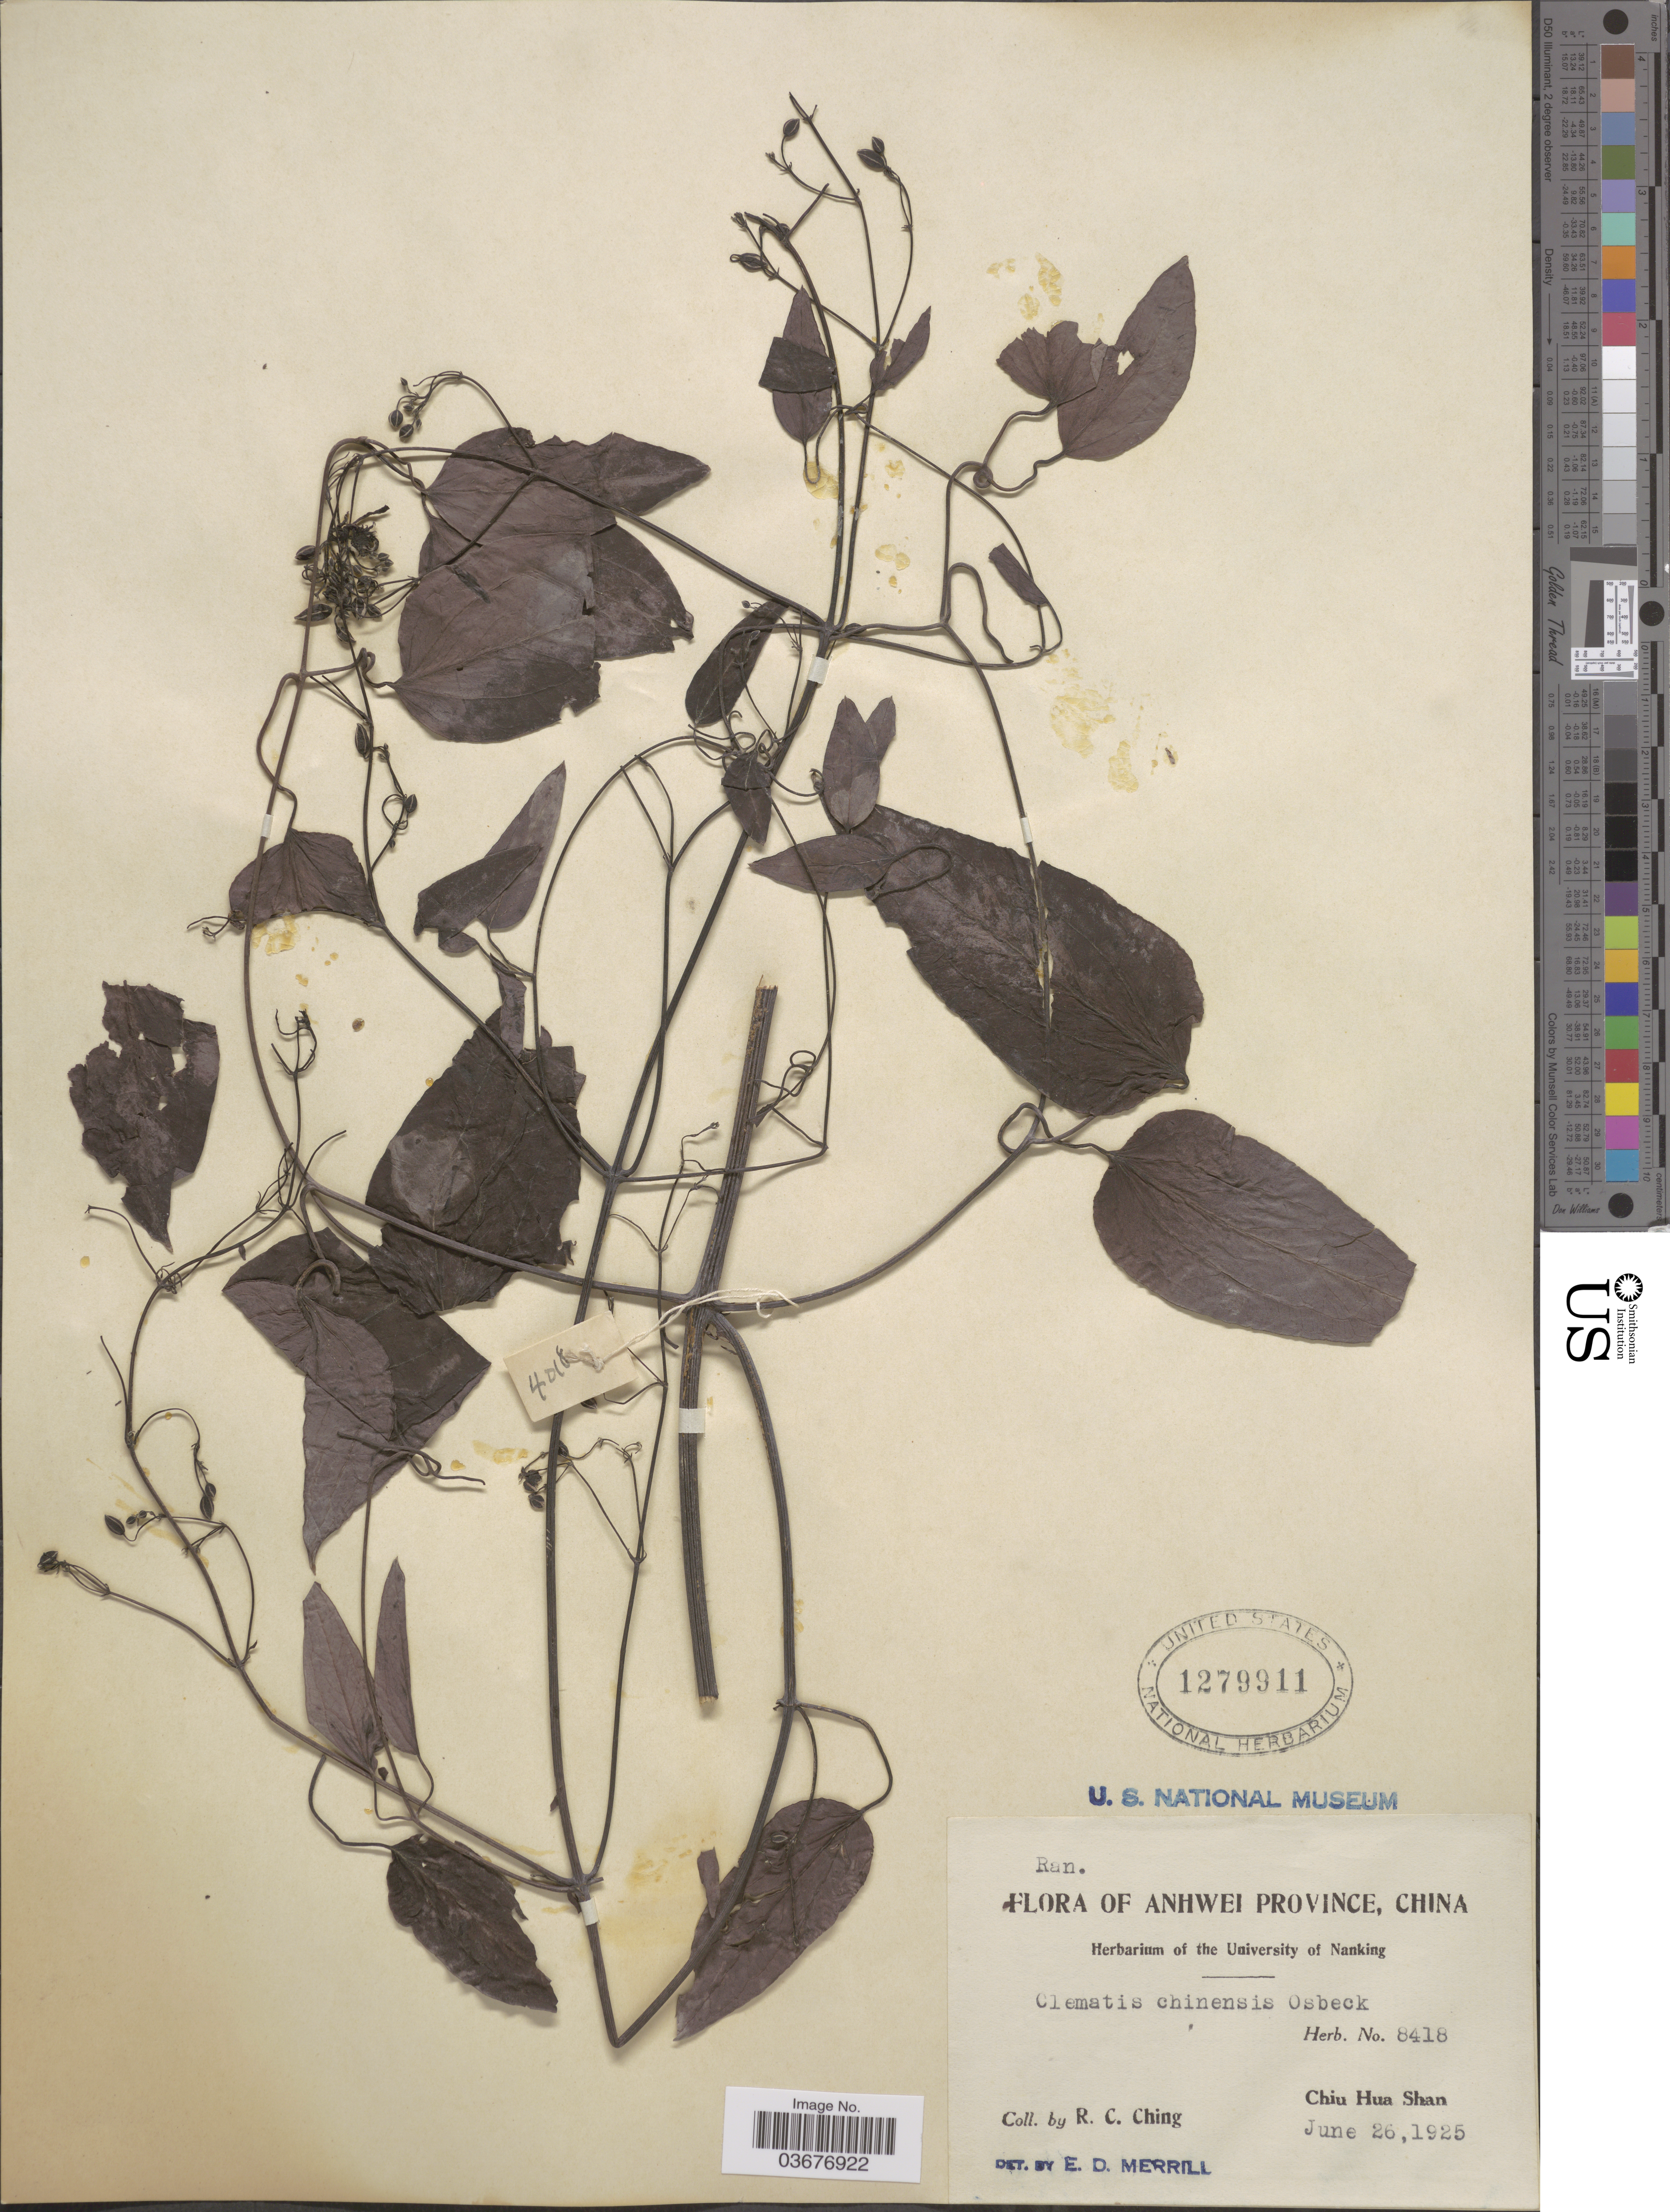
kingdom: Plantae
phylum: Tracheophyta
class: Magnoliopsida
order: Ranunculales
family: Ranunculaceae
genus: Clematis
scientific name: Clematis chinensis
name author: Retz.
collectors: R. C. Ching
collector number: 8418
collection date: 1925-06-26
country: China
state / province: Anhui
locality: Anhwei Province. Chiu Hua Shan.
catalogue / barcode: US 1279911